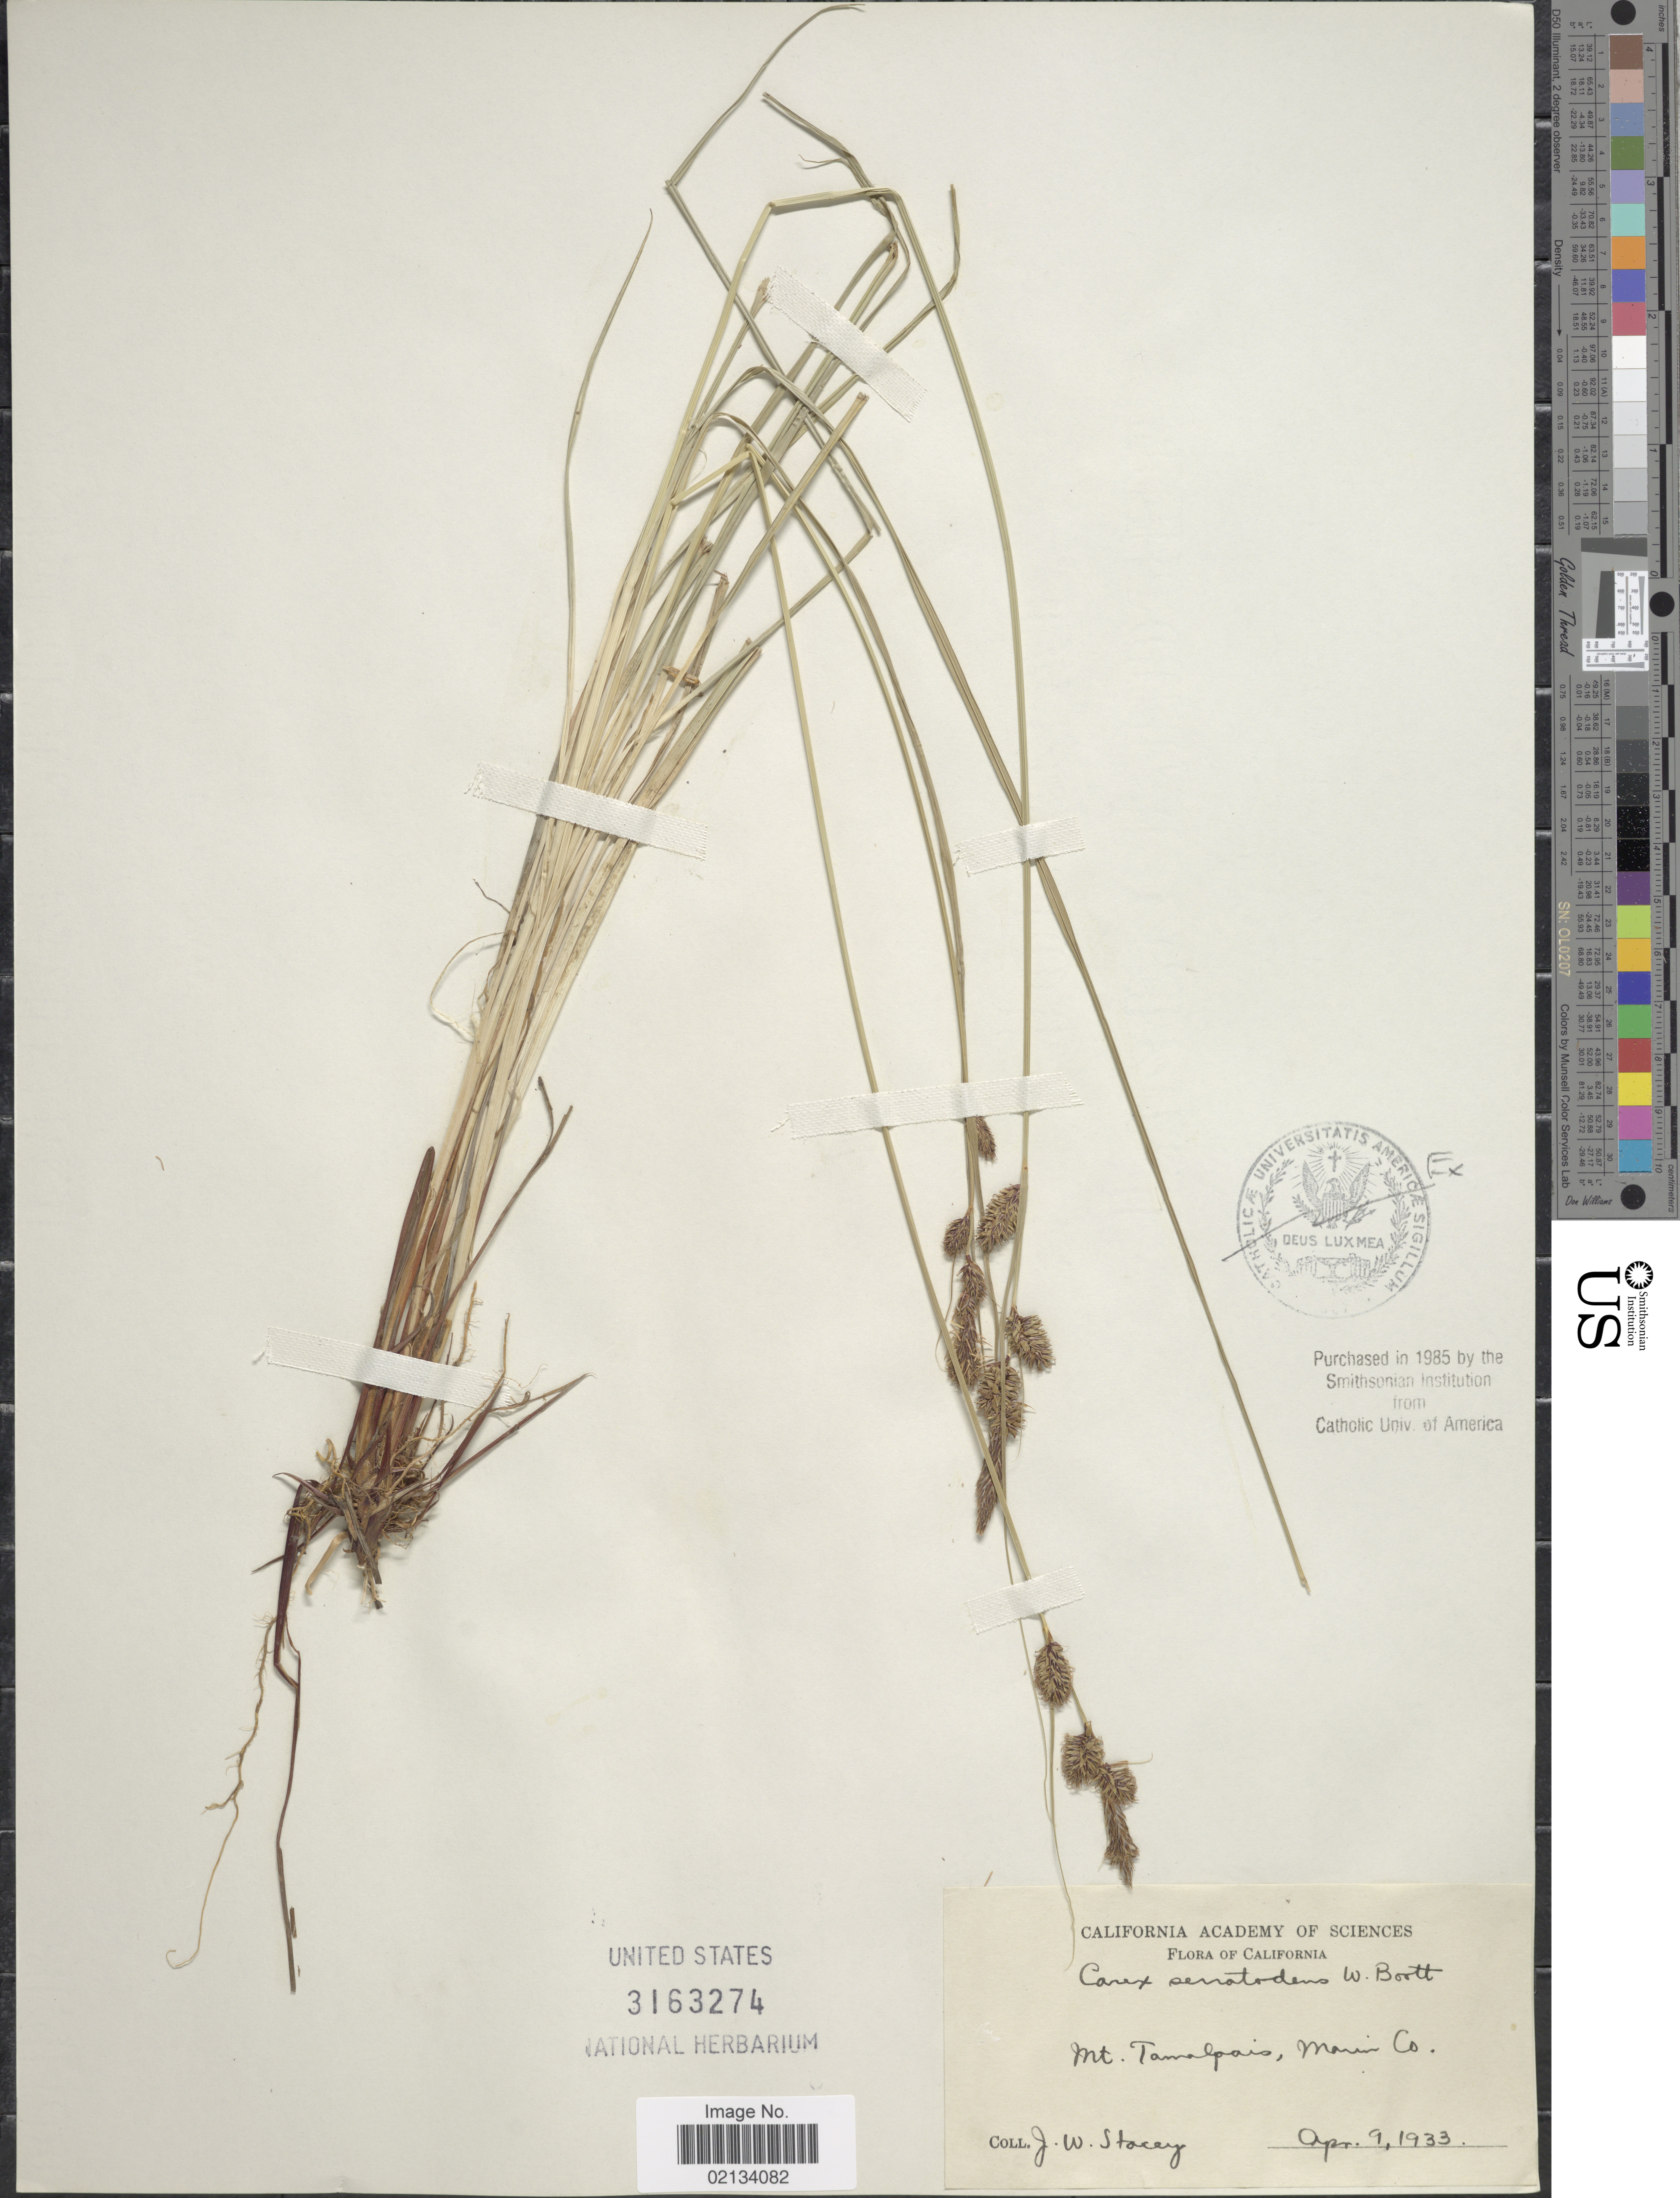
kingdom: Plantae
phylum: Tracheophyta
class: Liliopsida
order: Poales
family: Cyperaceae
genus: Carex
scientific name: Carex serratodens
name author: W. Boott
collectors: J. W. Stacey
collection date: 1933-04-09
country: United States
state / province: California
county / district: Marin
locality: Mt. Tamalpais, Marin Co.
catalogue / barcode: US 3163274